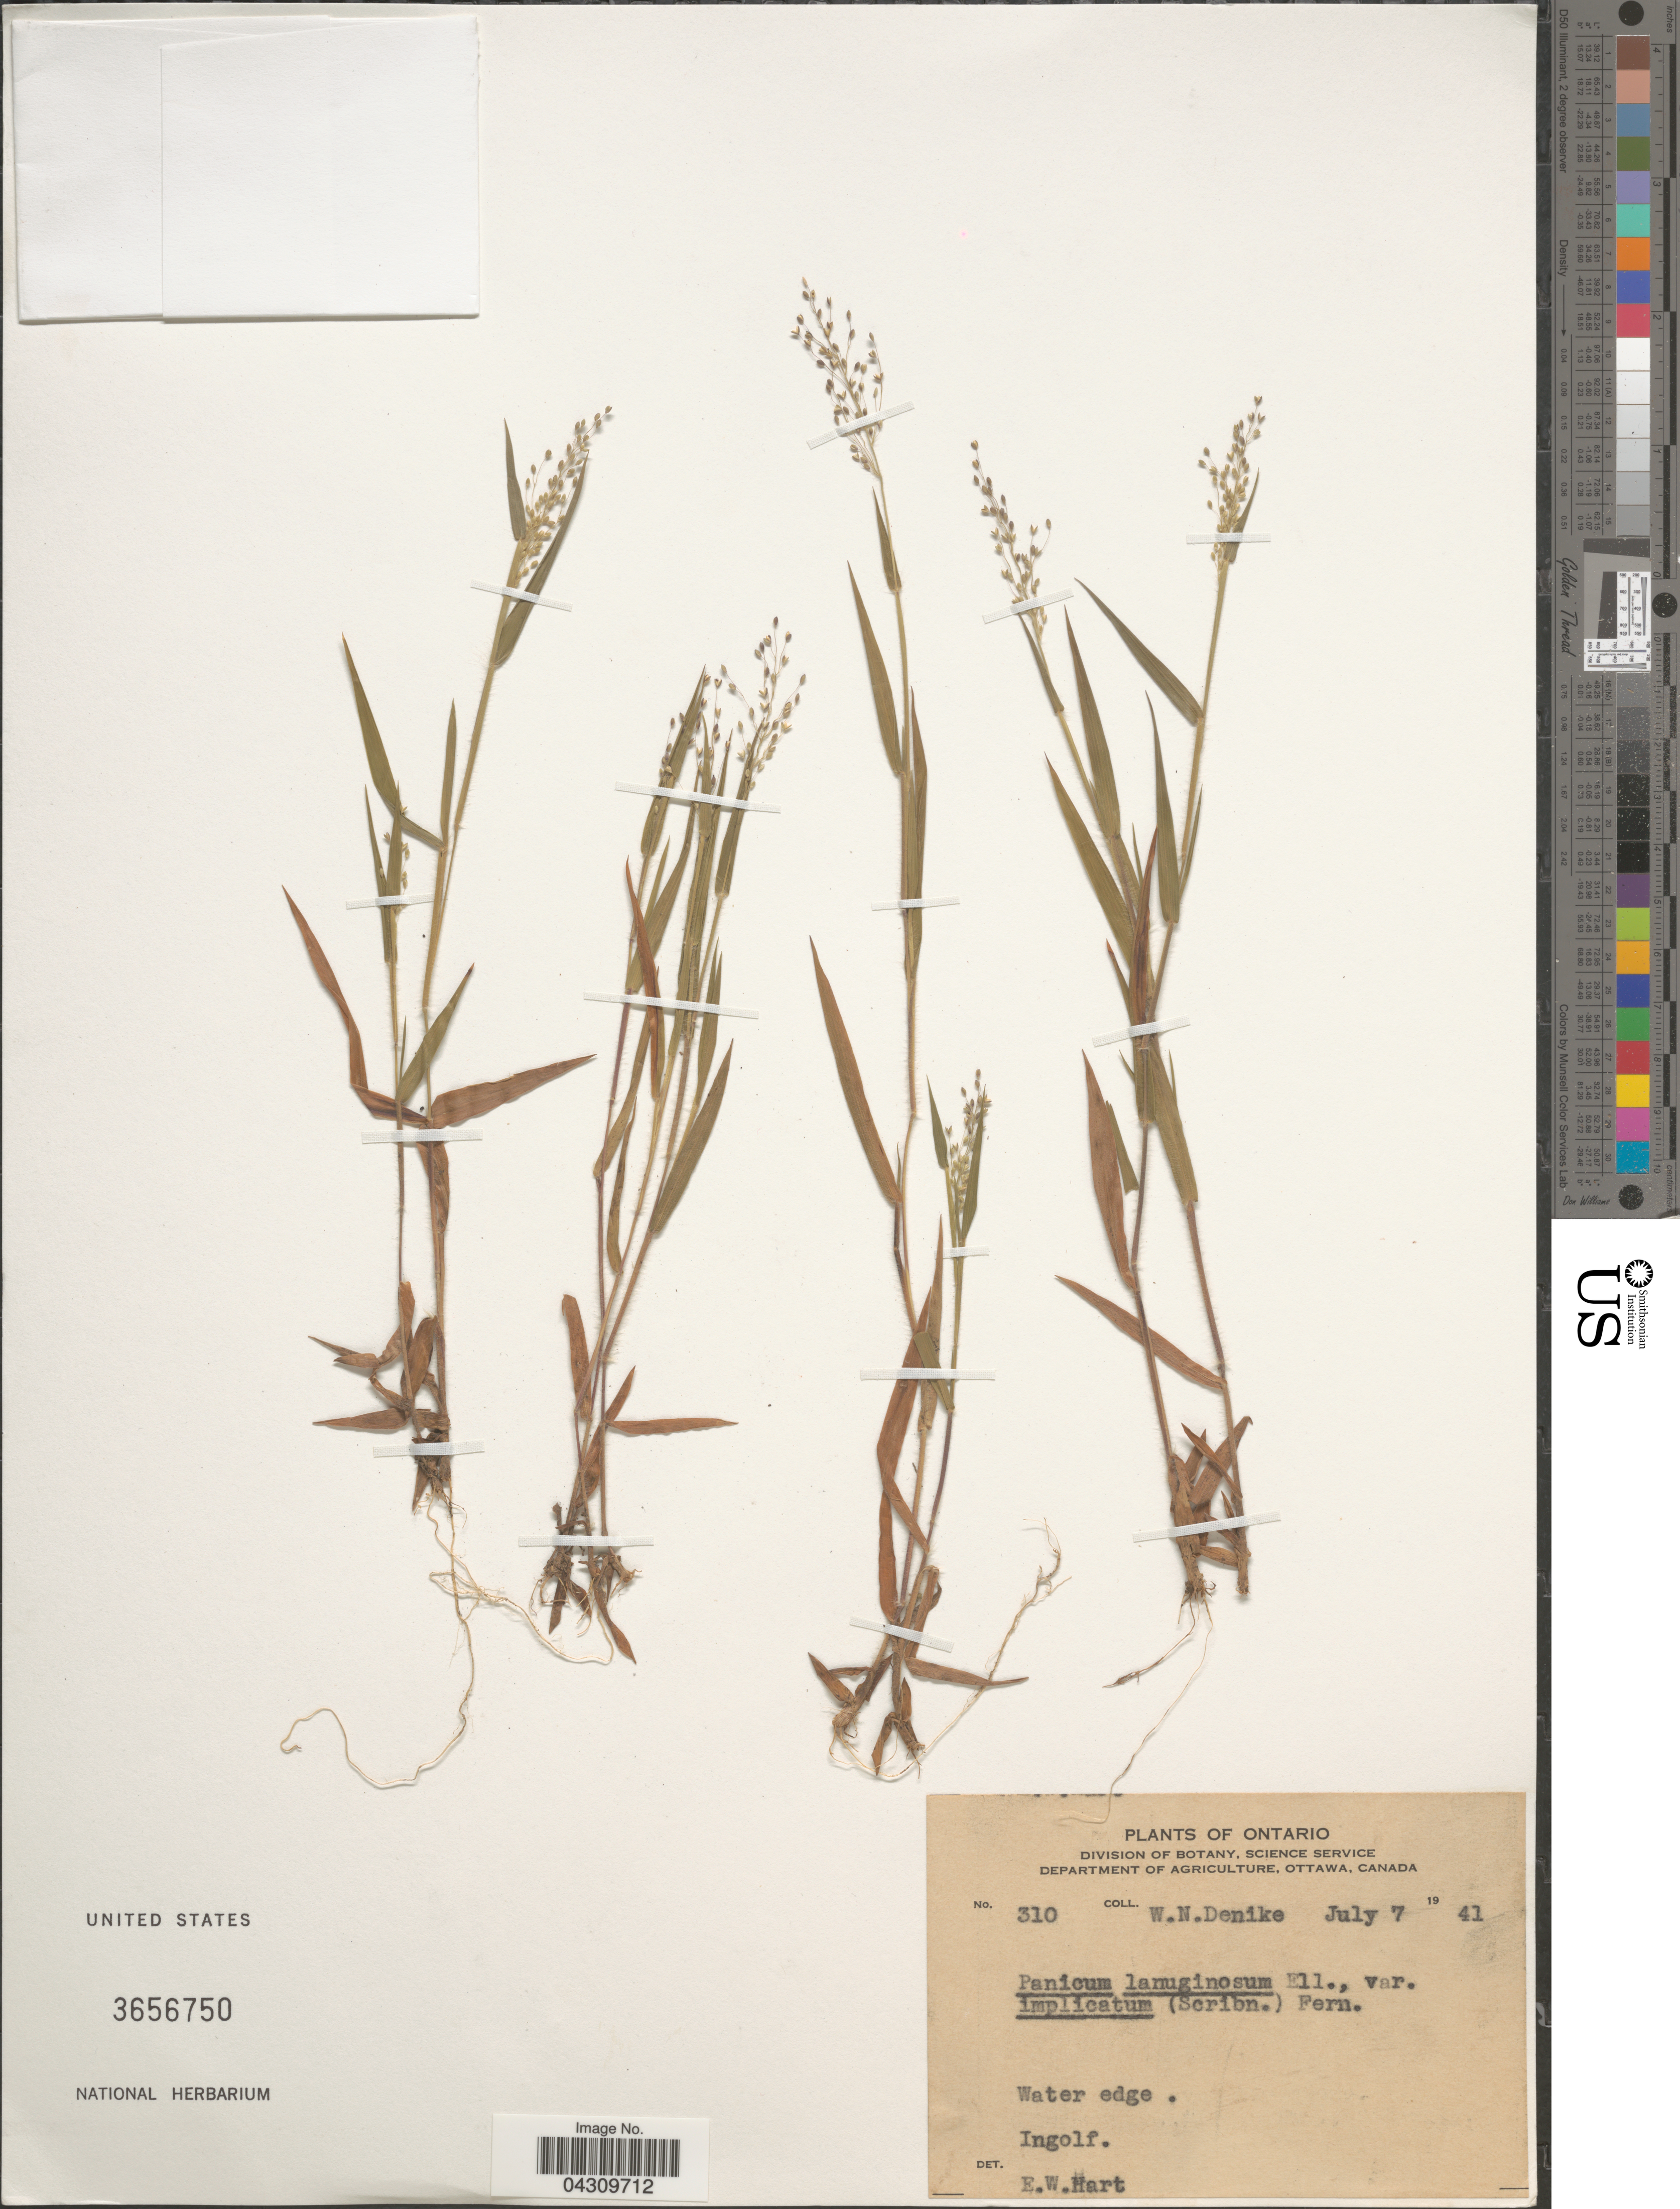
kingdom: Plantae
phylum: Tracheophyta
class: Liliopsida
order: Poales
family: Poaceae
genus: Dichanthelium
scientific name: Dichanthelium acuminatum var. acuminatum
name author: (Sw.) Gould & C.A. Clark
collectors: W. Denike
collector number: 310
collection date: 1941-07-07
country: Canada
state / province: Ontario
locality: Water edge. Ingolf.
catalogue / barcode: US 3656750